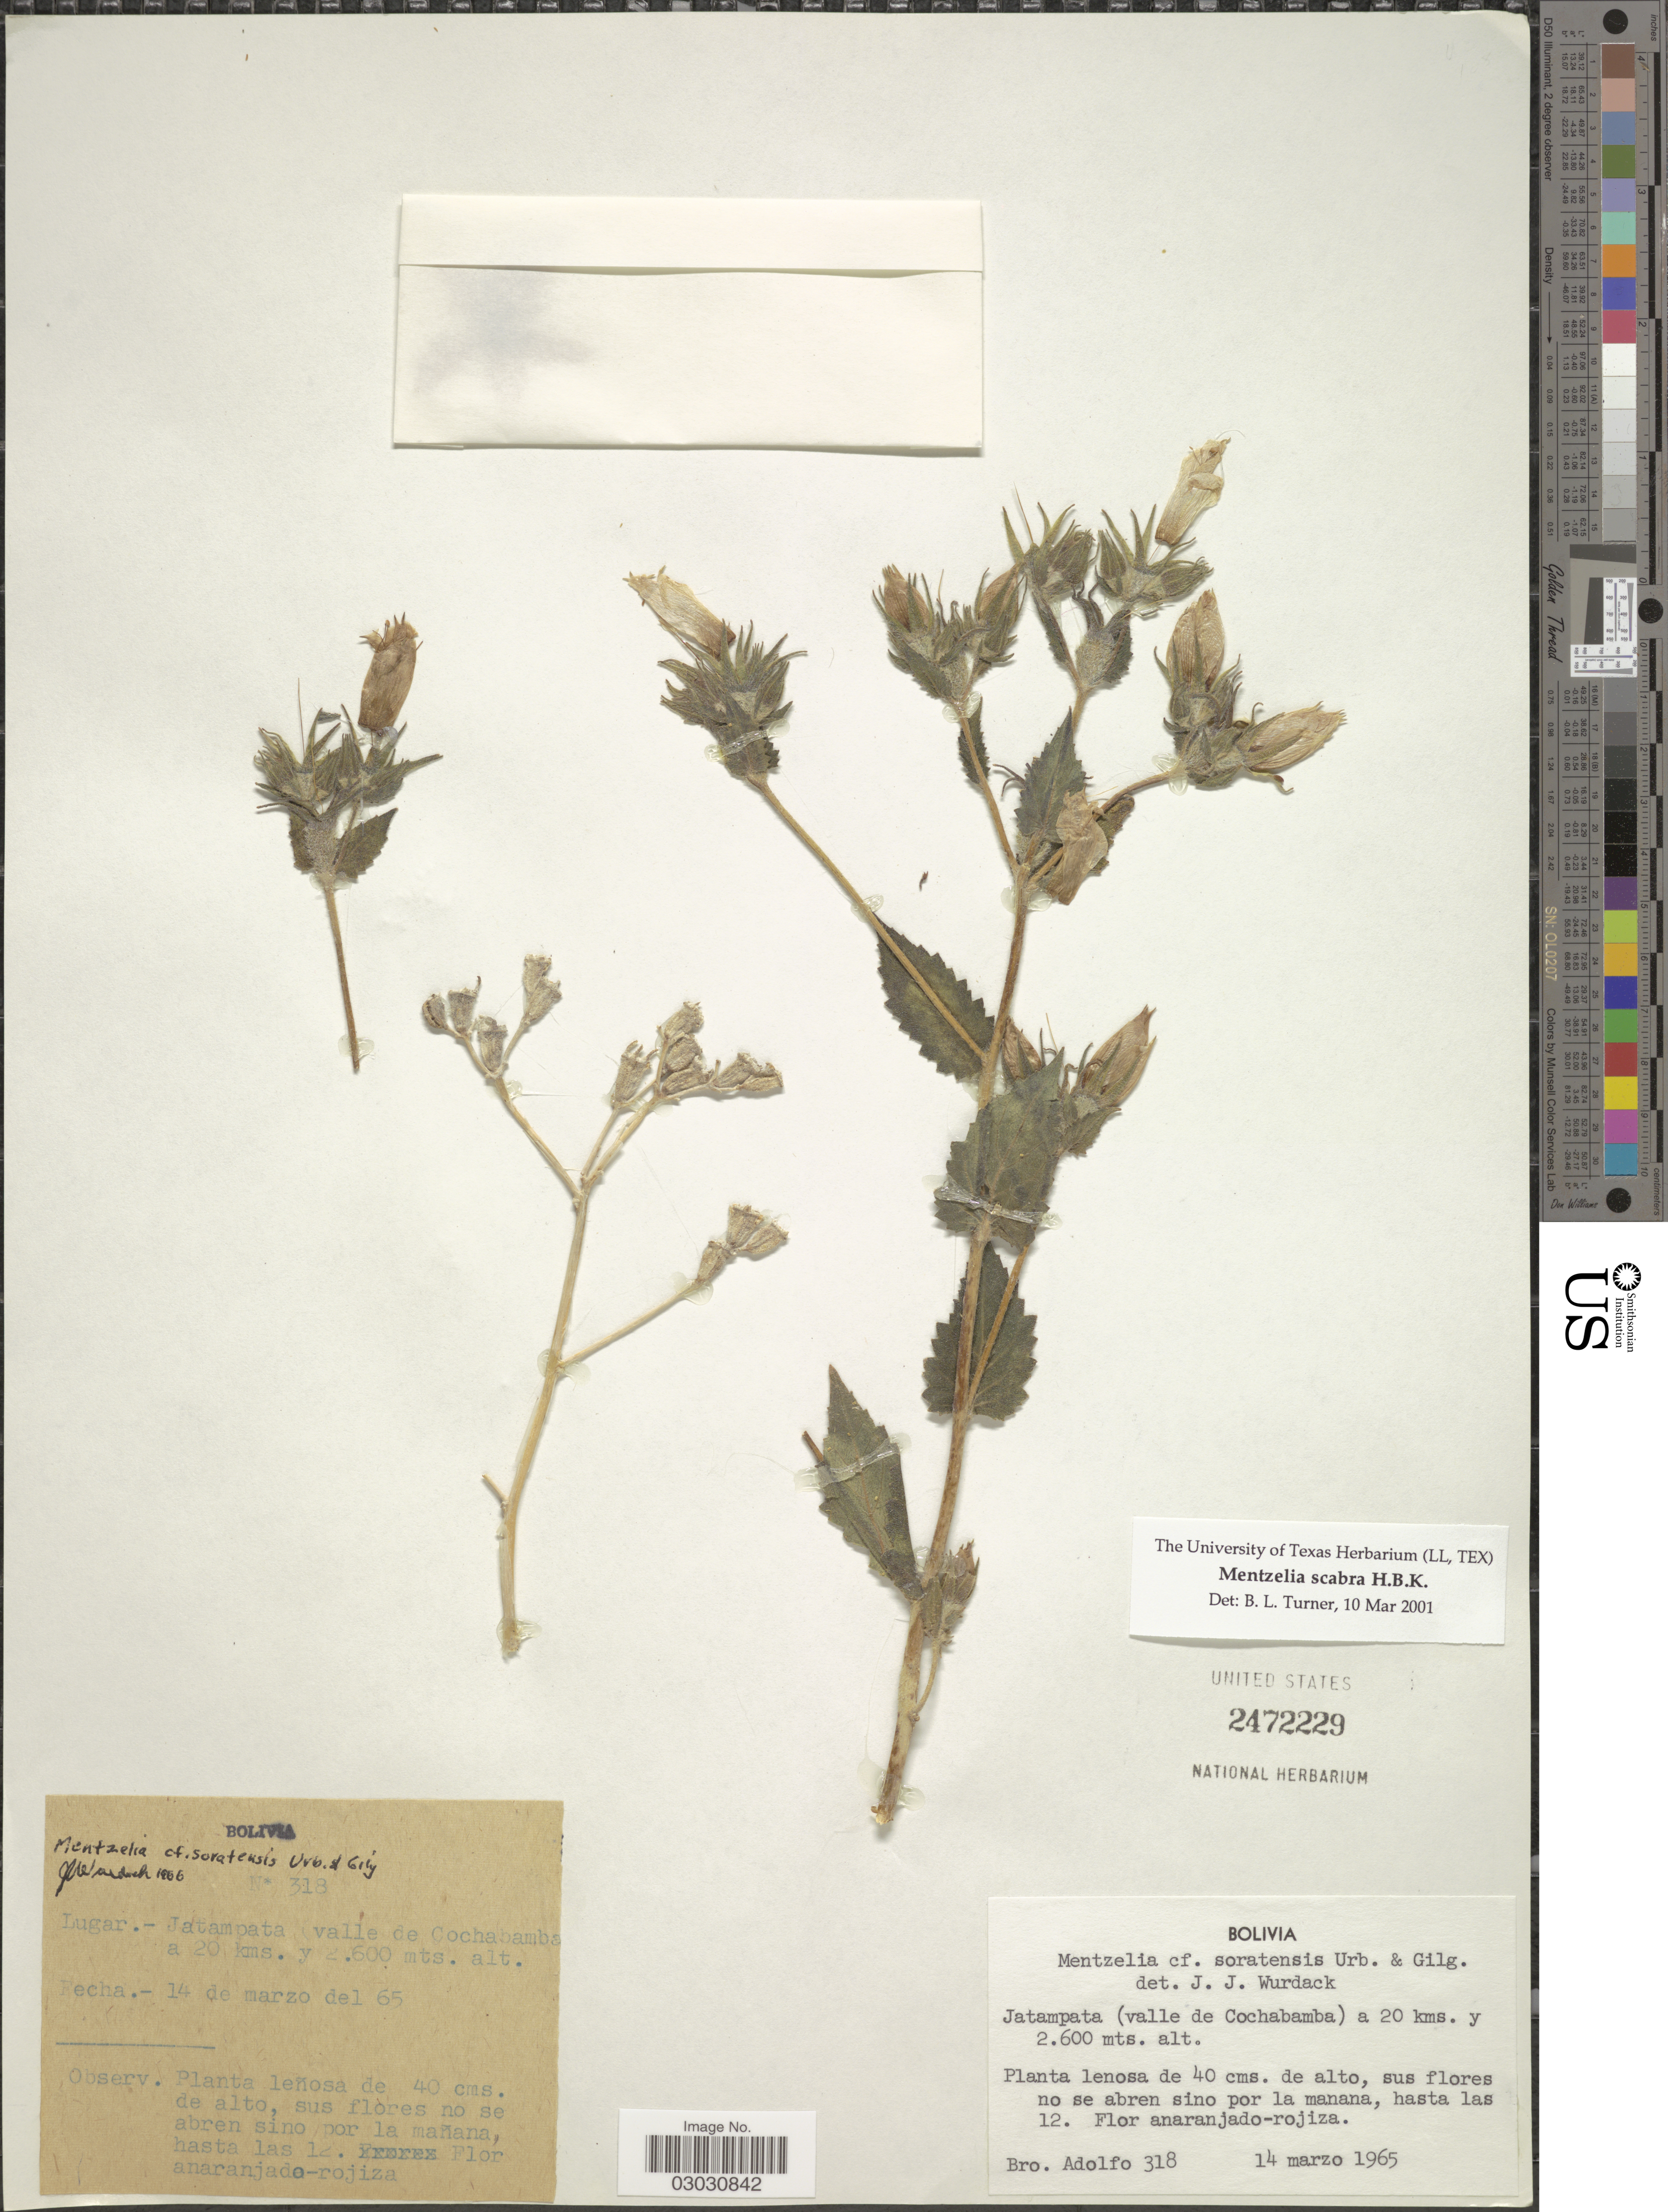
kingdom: Plantae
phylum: Tracheophyta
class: Magnoliopsida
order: Cornales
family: Loasaceae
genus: Mentzelia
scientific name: Mentzelia scabra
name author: Kunth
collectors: Bro. Adolfo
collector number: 318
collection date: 1965-03-14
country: Bolivia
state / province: Cochabamba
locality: Jatampata (valle de Cochabamba) a 20 kms.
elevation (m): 2600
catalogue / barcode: US 2472229